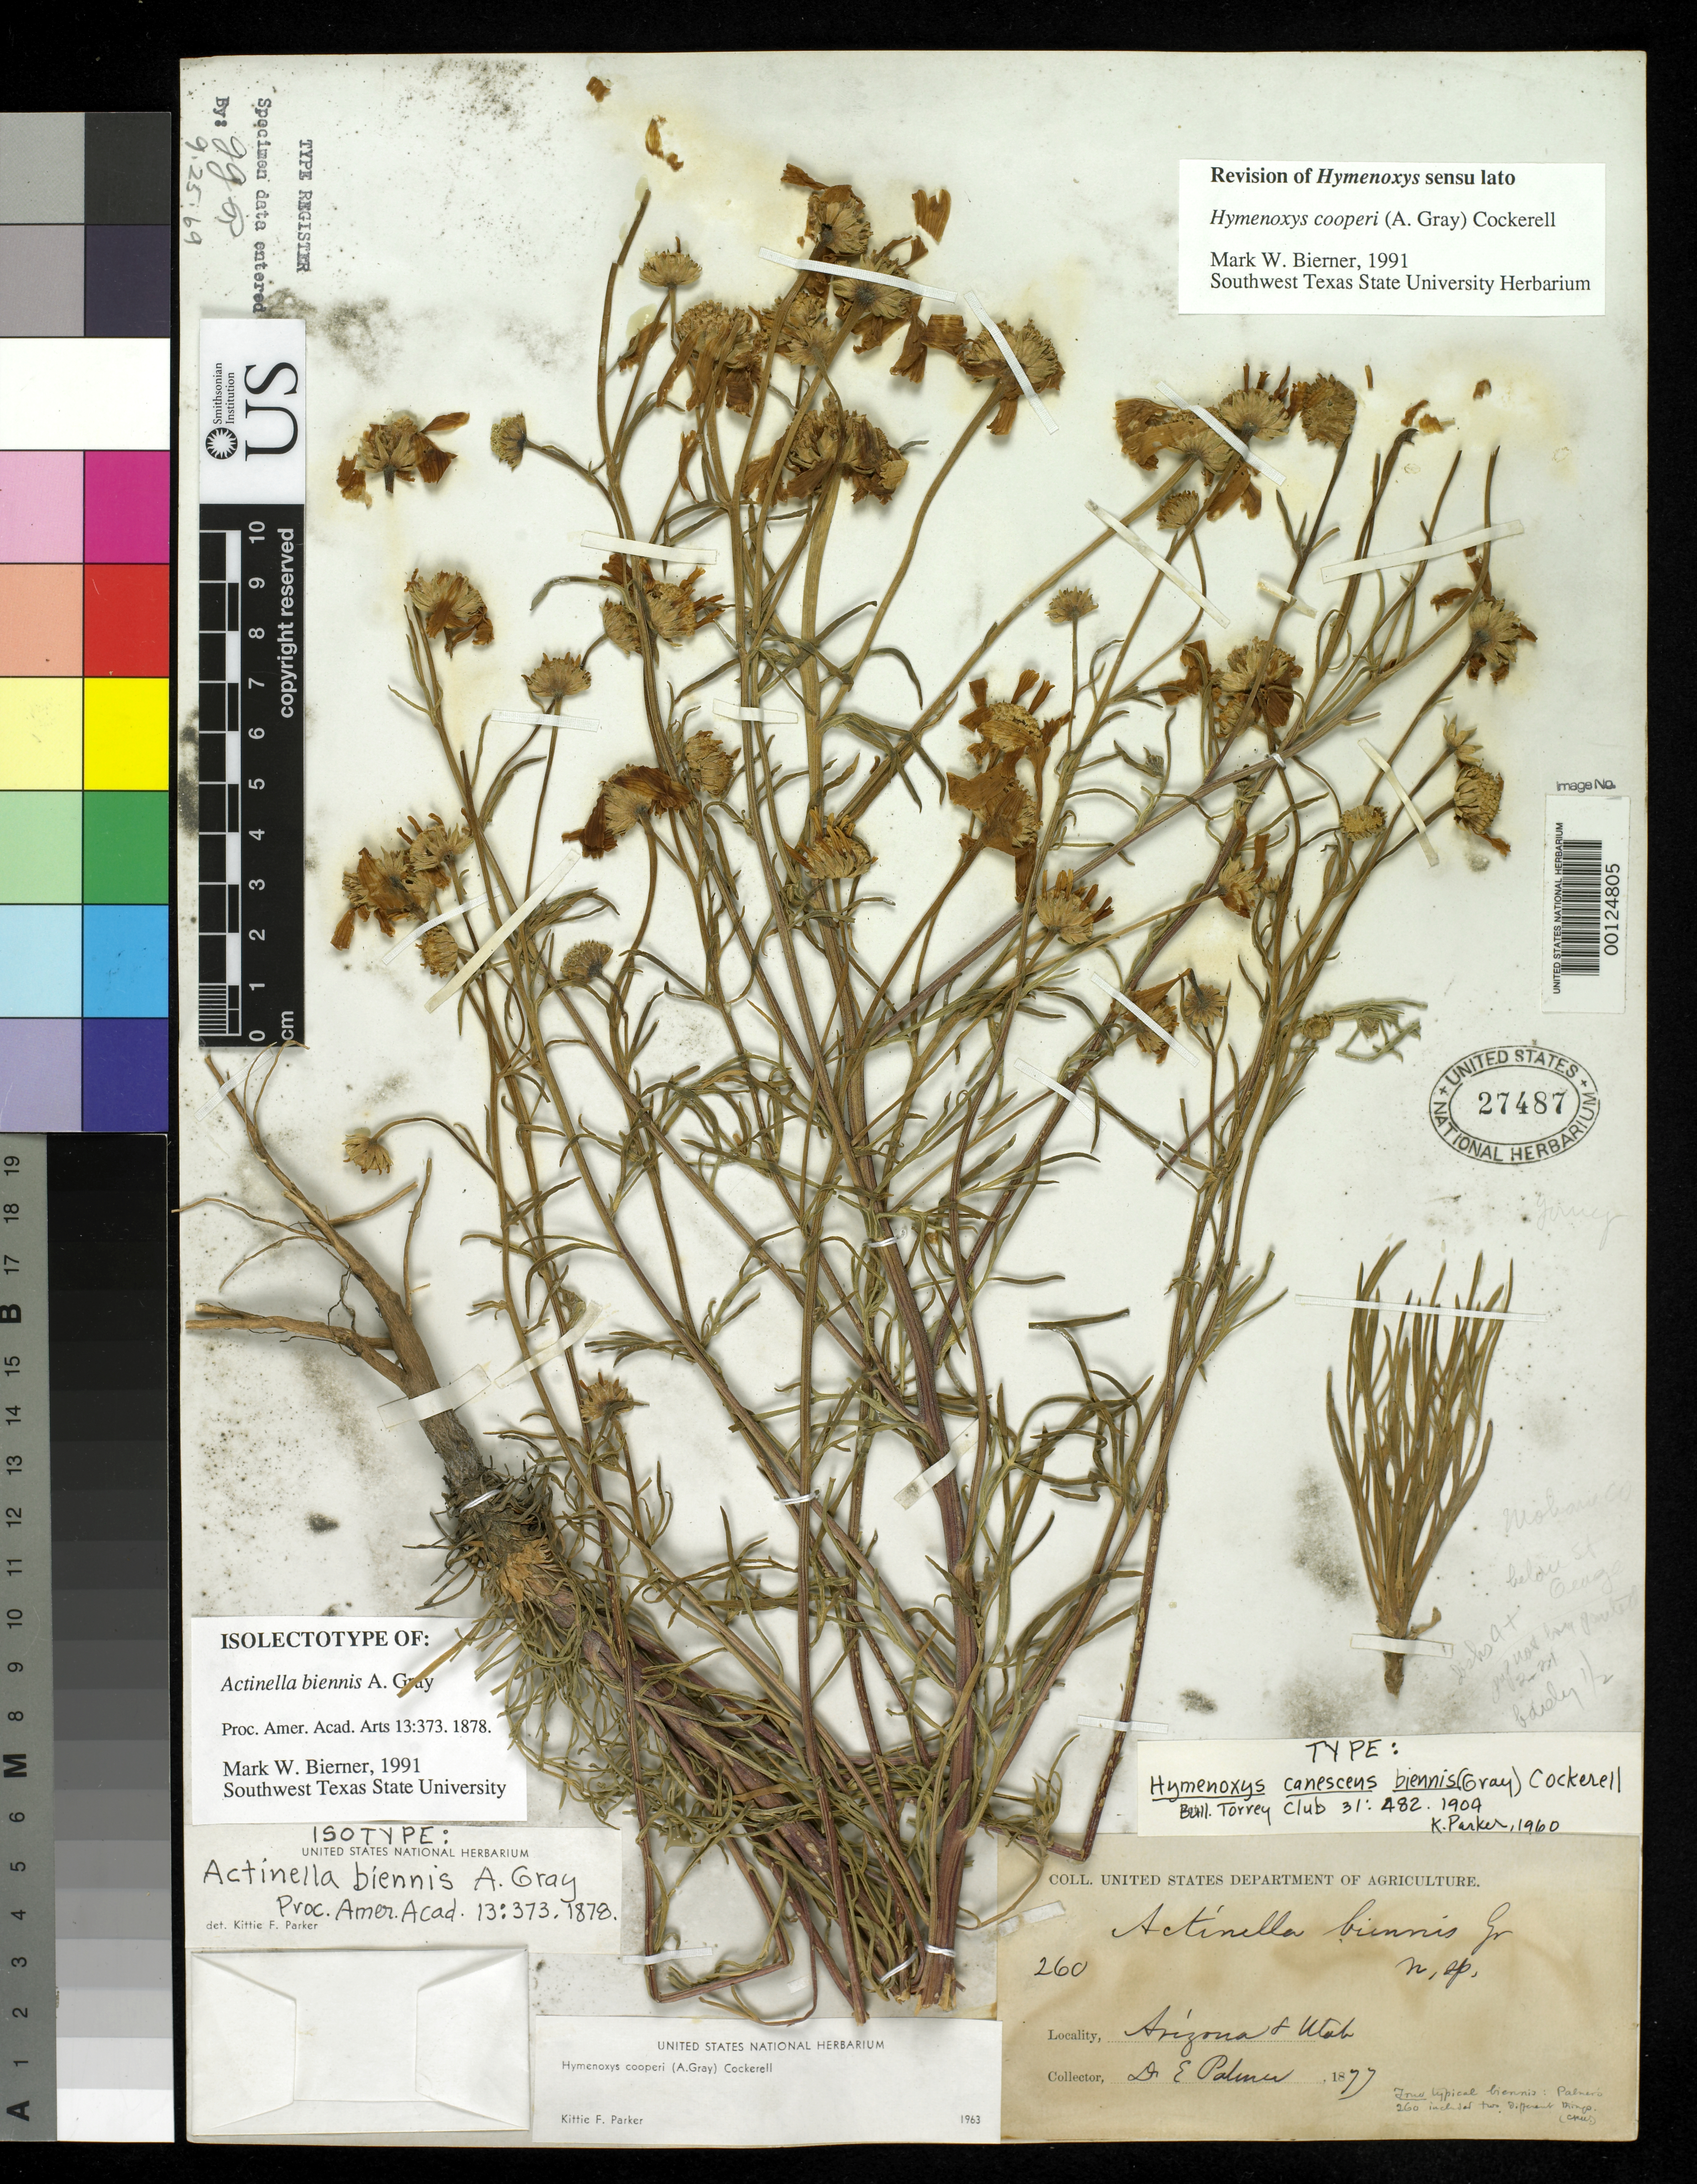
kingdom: Plantae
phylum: Tracheophyta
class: Magnoliopsida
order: Asterales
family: Asteraceae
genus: Actinella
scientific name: Actinella biennis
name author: A. Gray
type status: Isolectotype; Syntype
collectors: E. Palmer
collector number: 260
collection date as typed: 1877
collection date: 1877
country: United States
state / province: Utah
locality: St. George, Mokiak Pass.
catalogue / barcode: US 27487